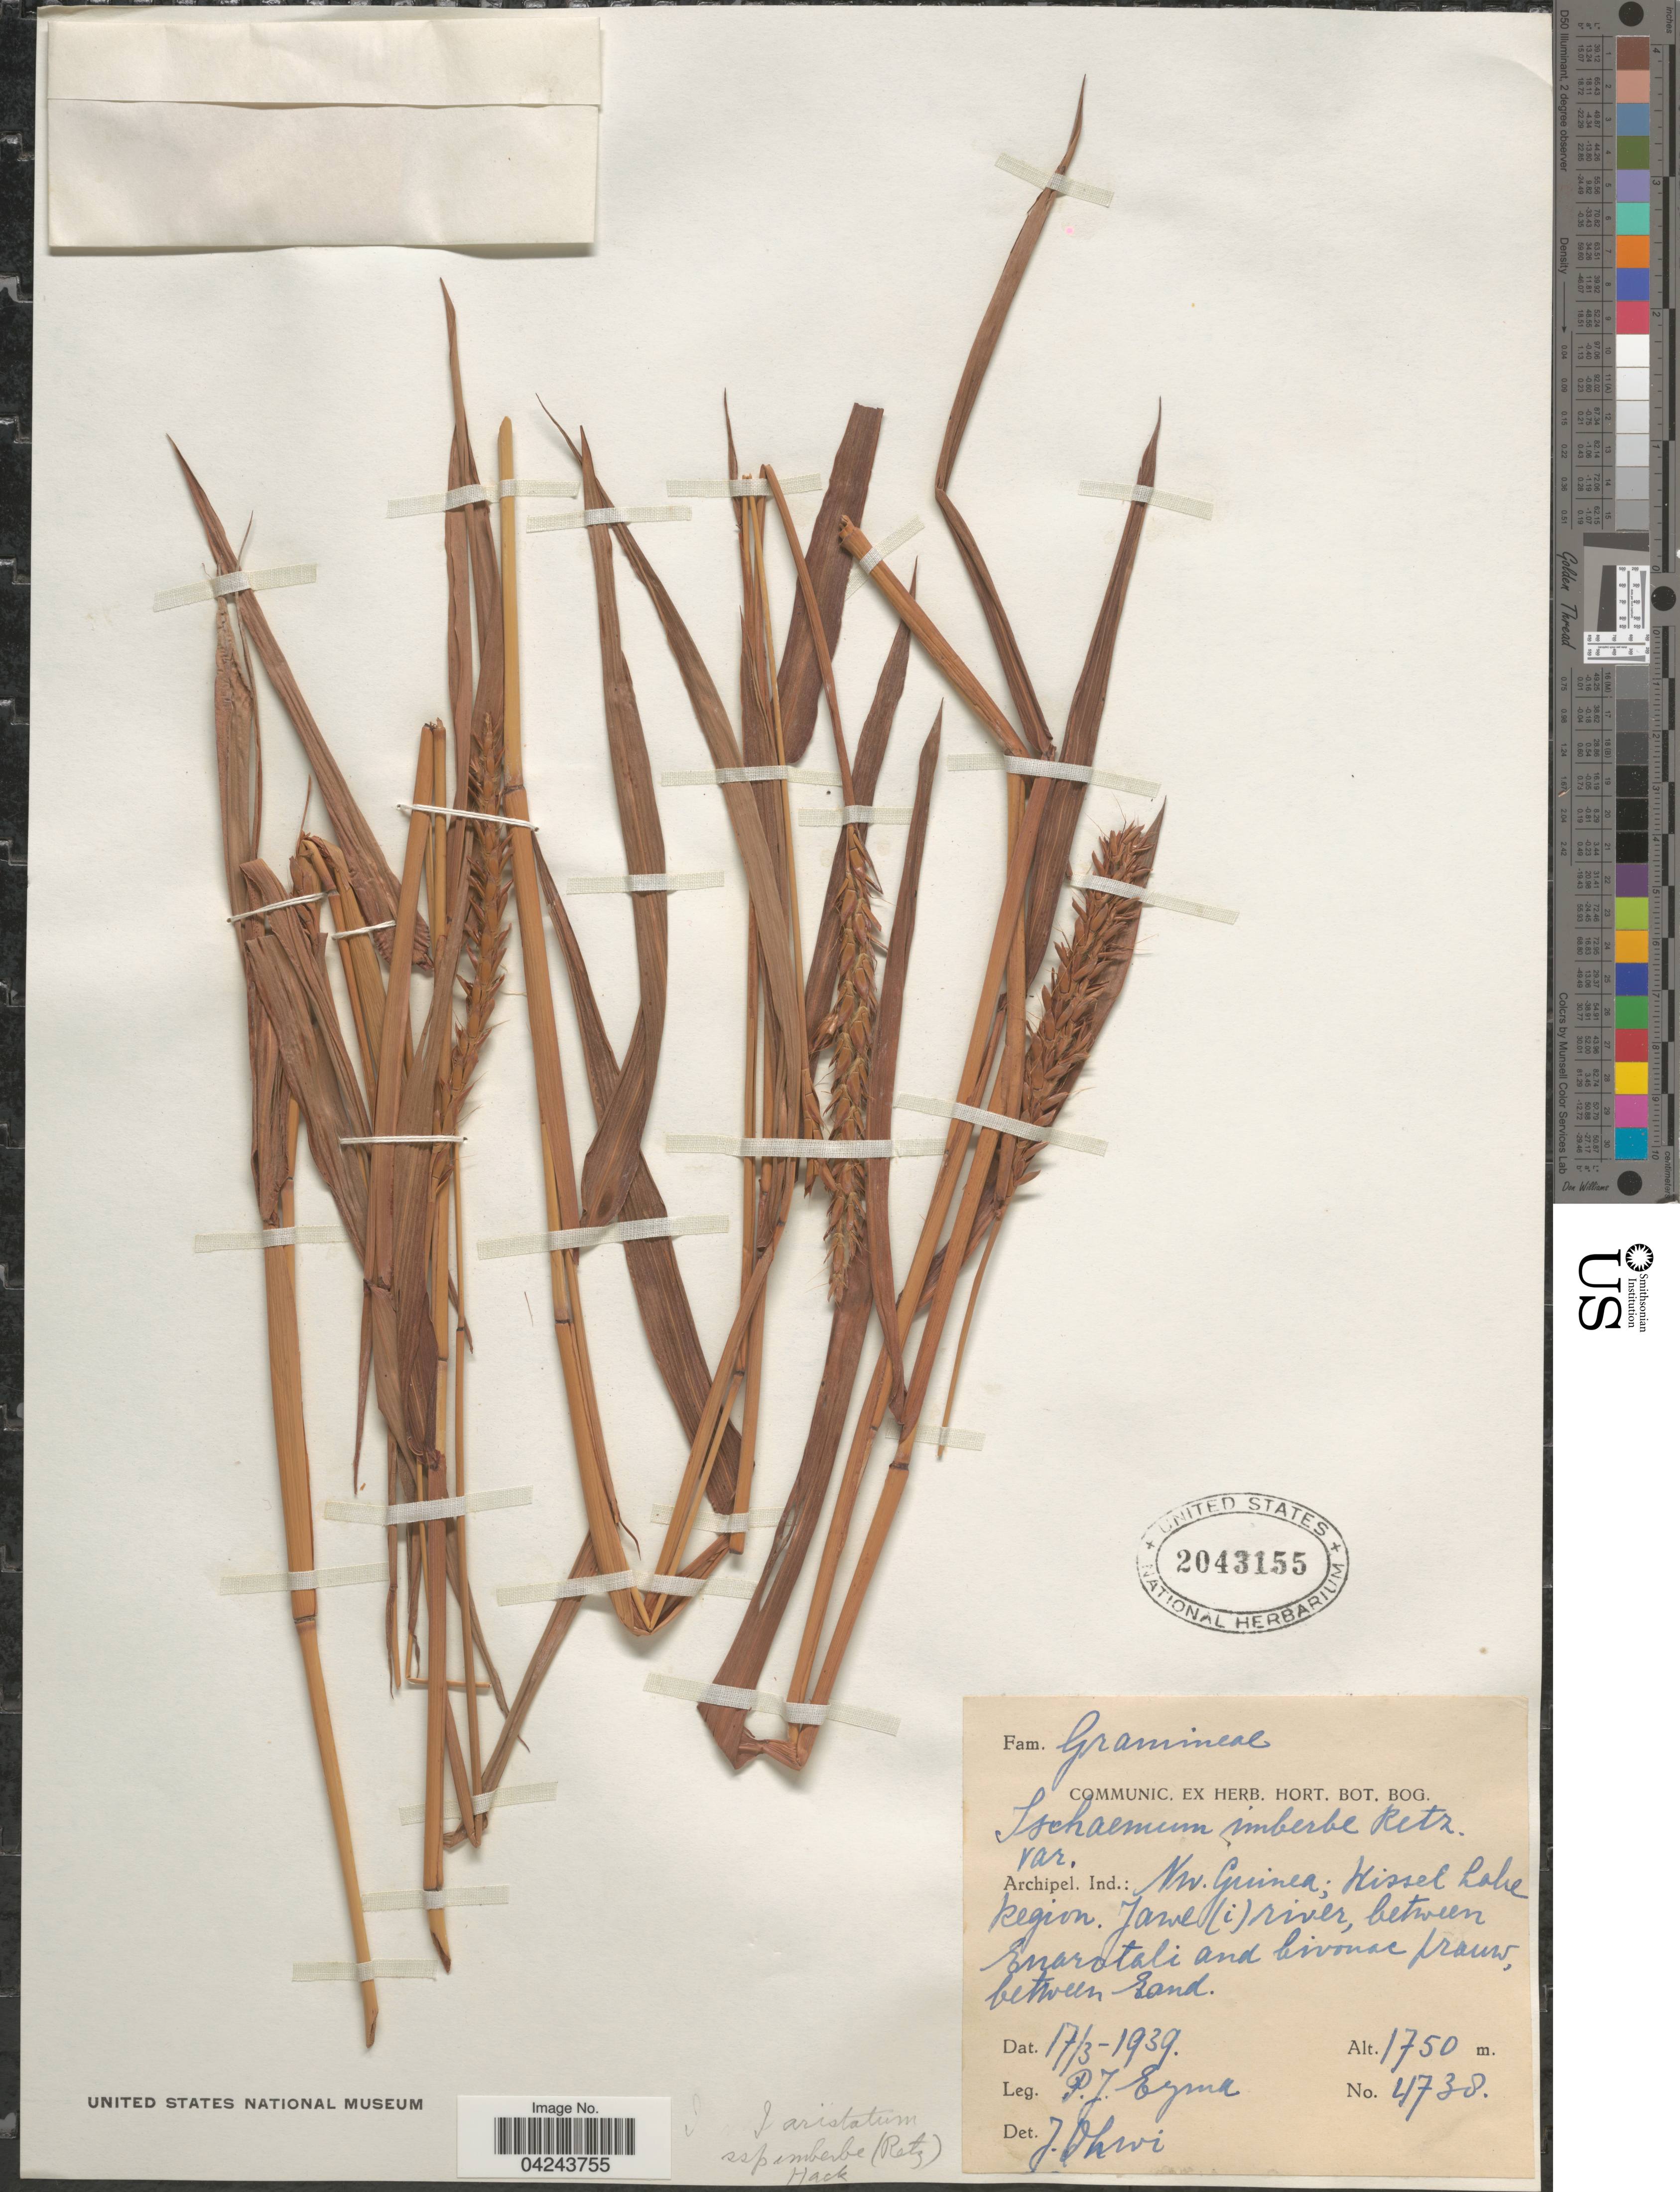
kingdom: Plantae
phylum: Tracheophyta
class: Liliopsida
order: Poales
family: Poaceae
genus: Ischaemum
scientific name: Ischaemum barbatum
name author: Blume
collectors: P. J. Eyma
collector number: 4738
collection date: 1939-03-17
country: Indonesia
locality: Archipel. Ind.: Nw. Guinea; Hissel Lake Region . Jawe(i) river, between Enarotali and bivonas frauw between land. [interpreted]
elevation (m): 1750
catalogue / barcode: US 2043155